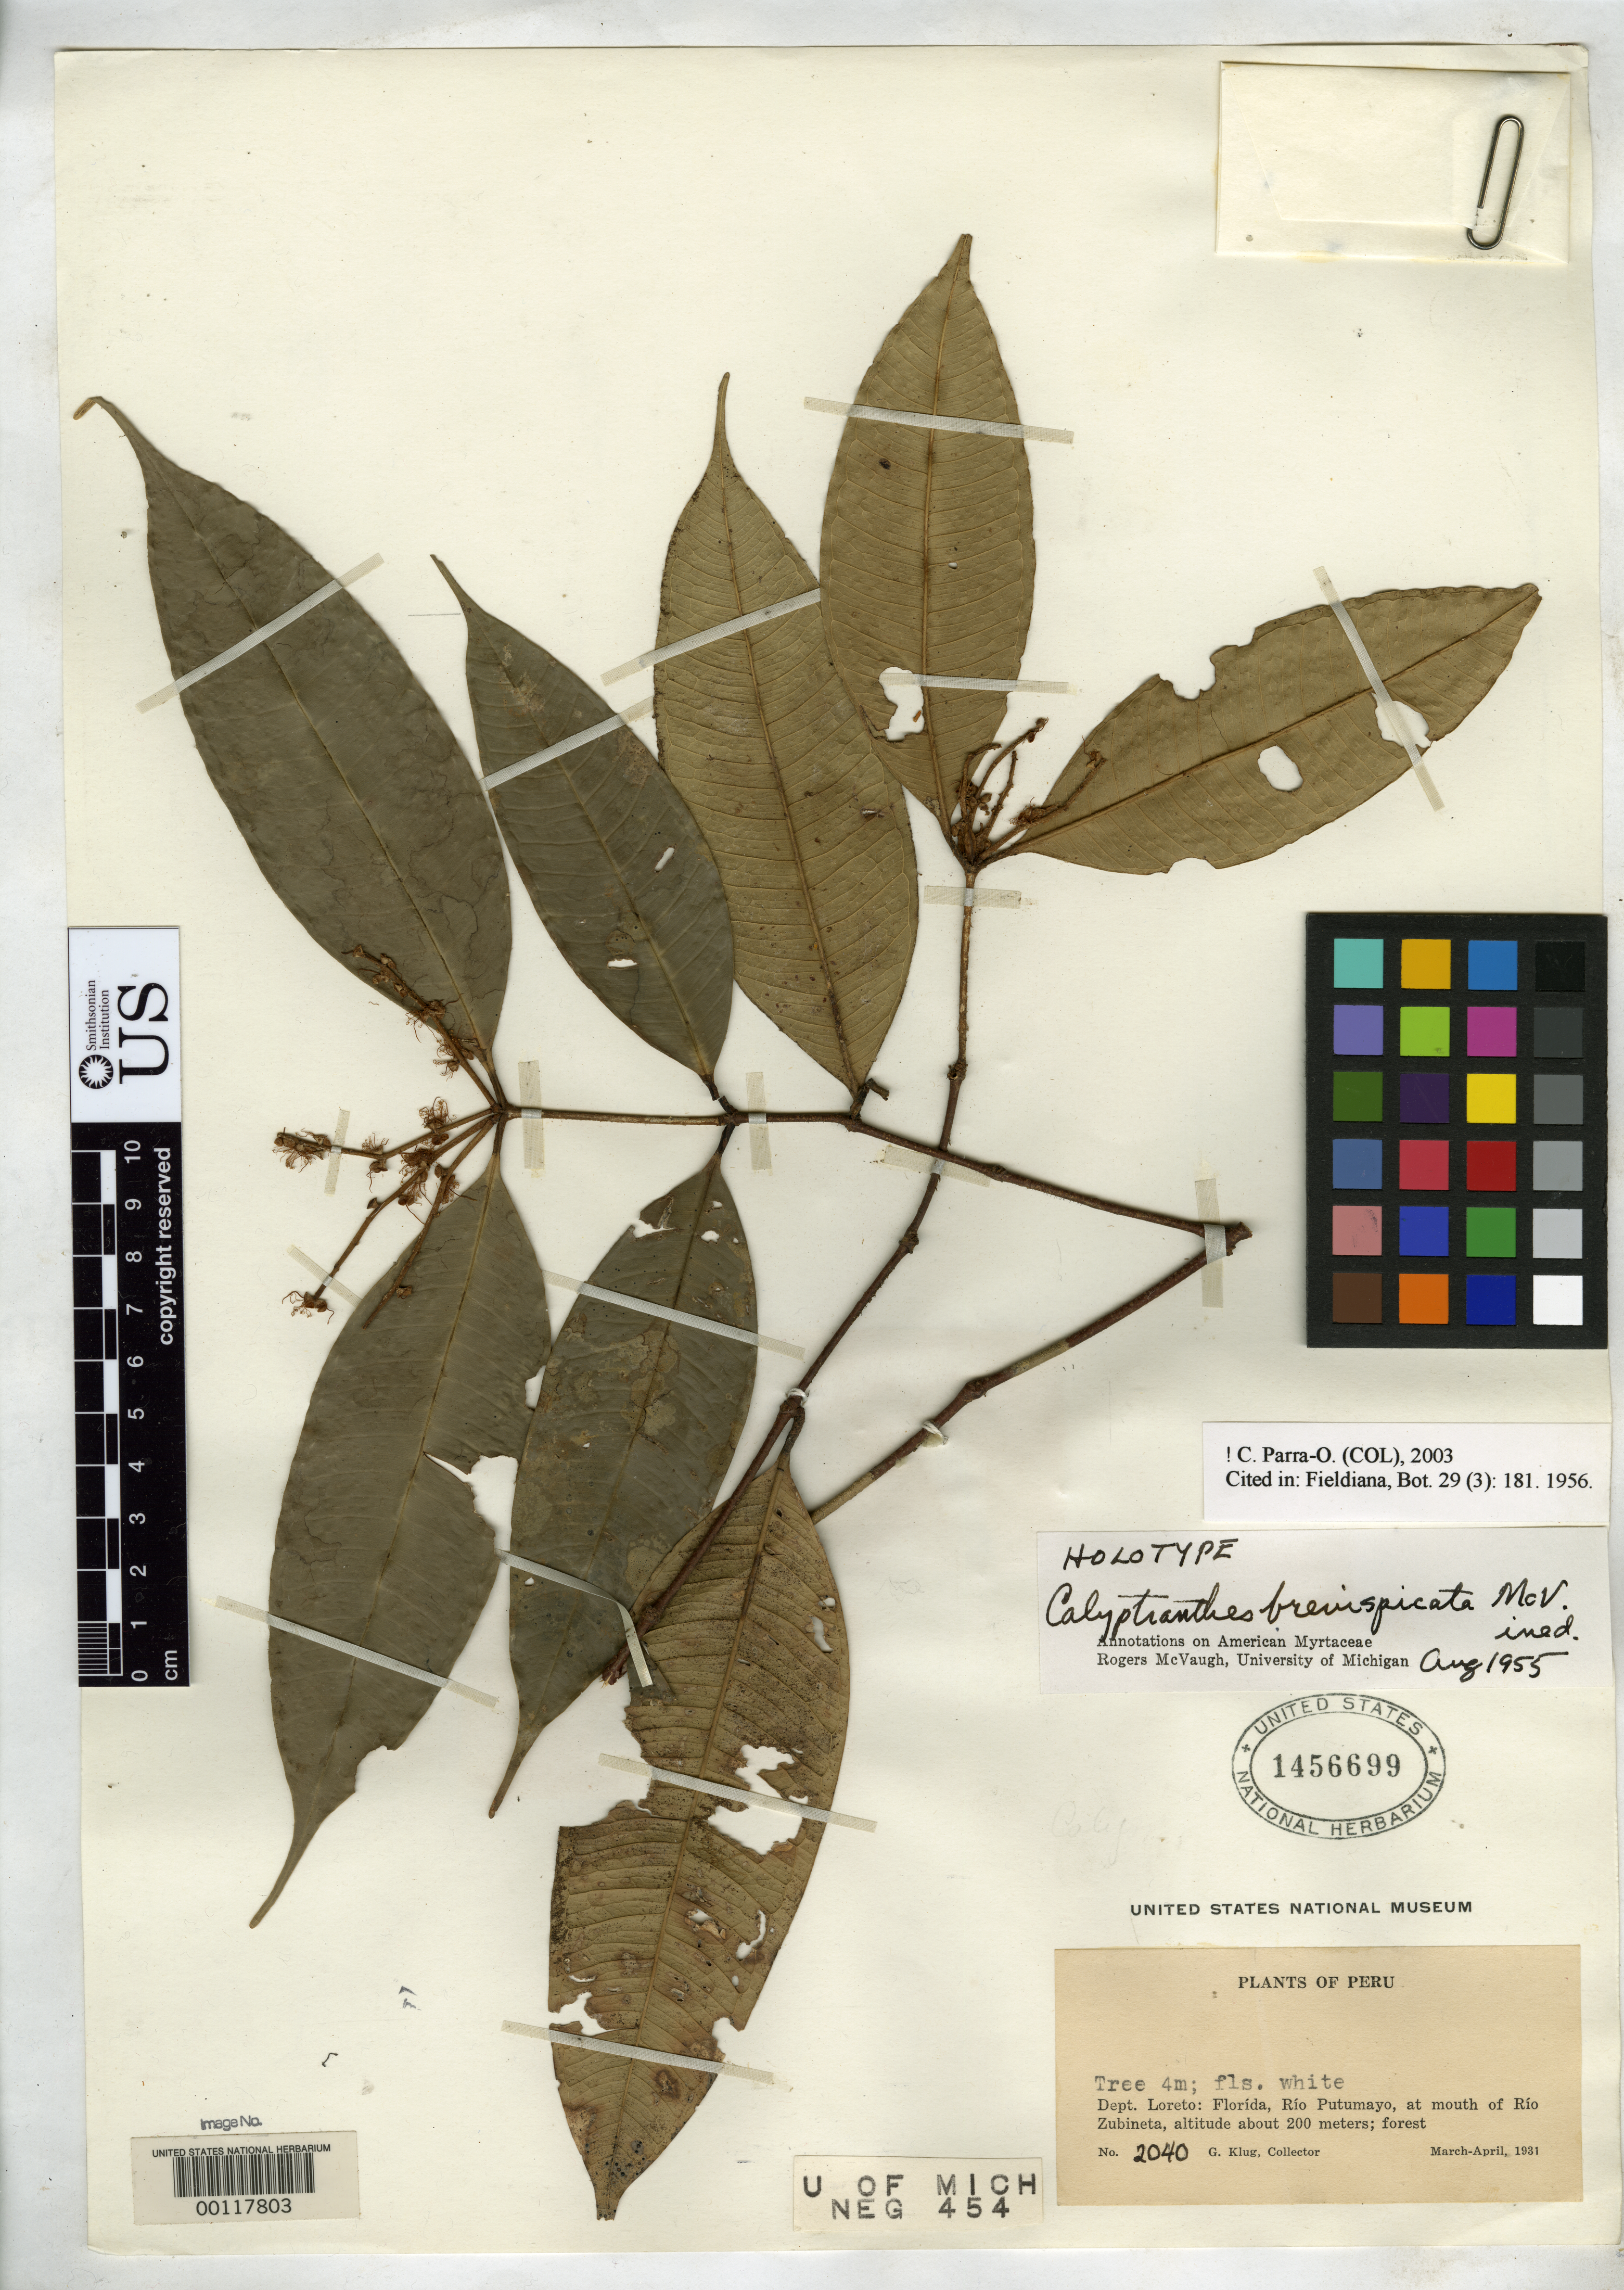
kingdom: Plantae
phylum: Tracheophyta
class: Magnoliopsida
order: Myrtales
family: Myrtaceae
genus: Calyptranthes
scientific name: Calyptranthes brevispicata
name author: McVaugh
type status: Holotype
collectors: G. Klug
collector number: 2040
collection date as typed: Mar 1931 to -- Apr 1931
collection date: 1931-03/1931-04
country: Peru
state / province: Loreto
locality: Florida, Rio Putumayo, mouth of Rio Zubineta.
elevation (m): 200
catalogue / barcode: US 1456699